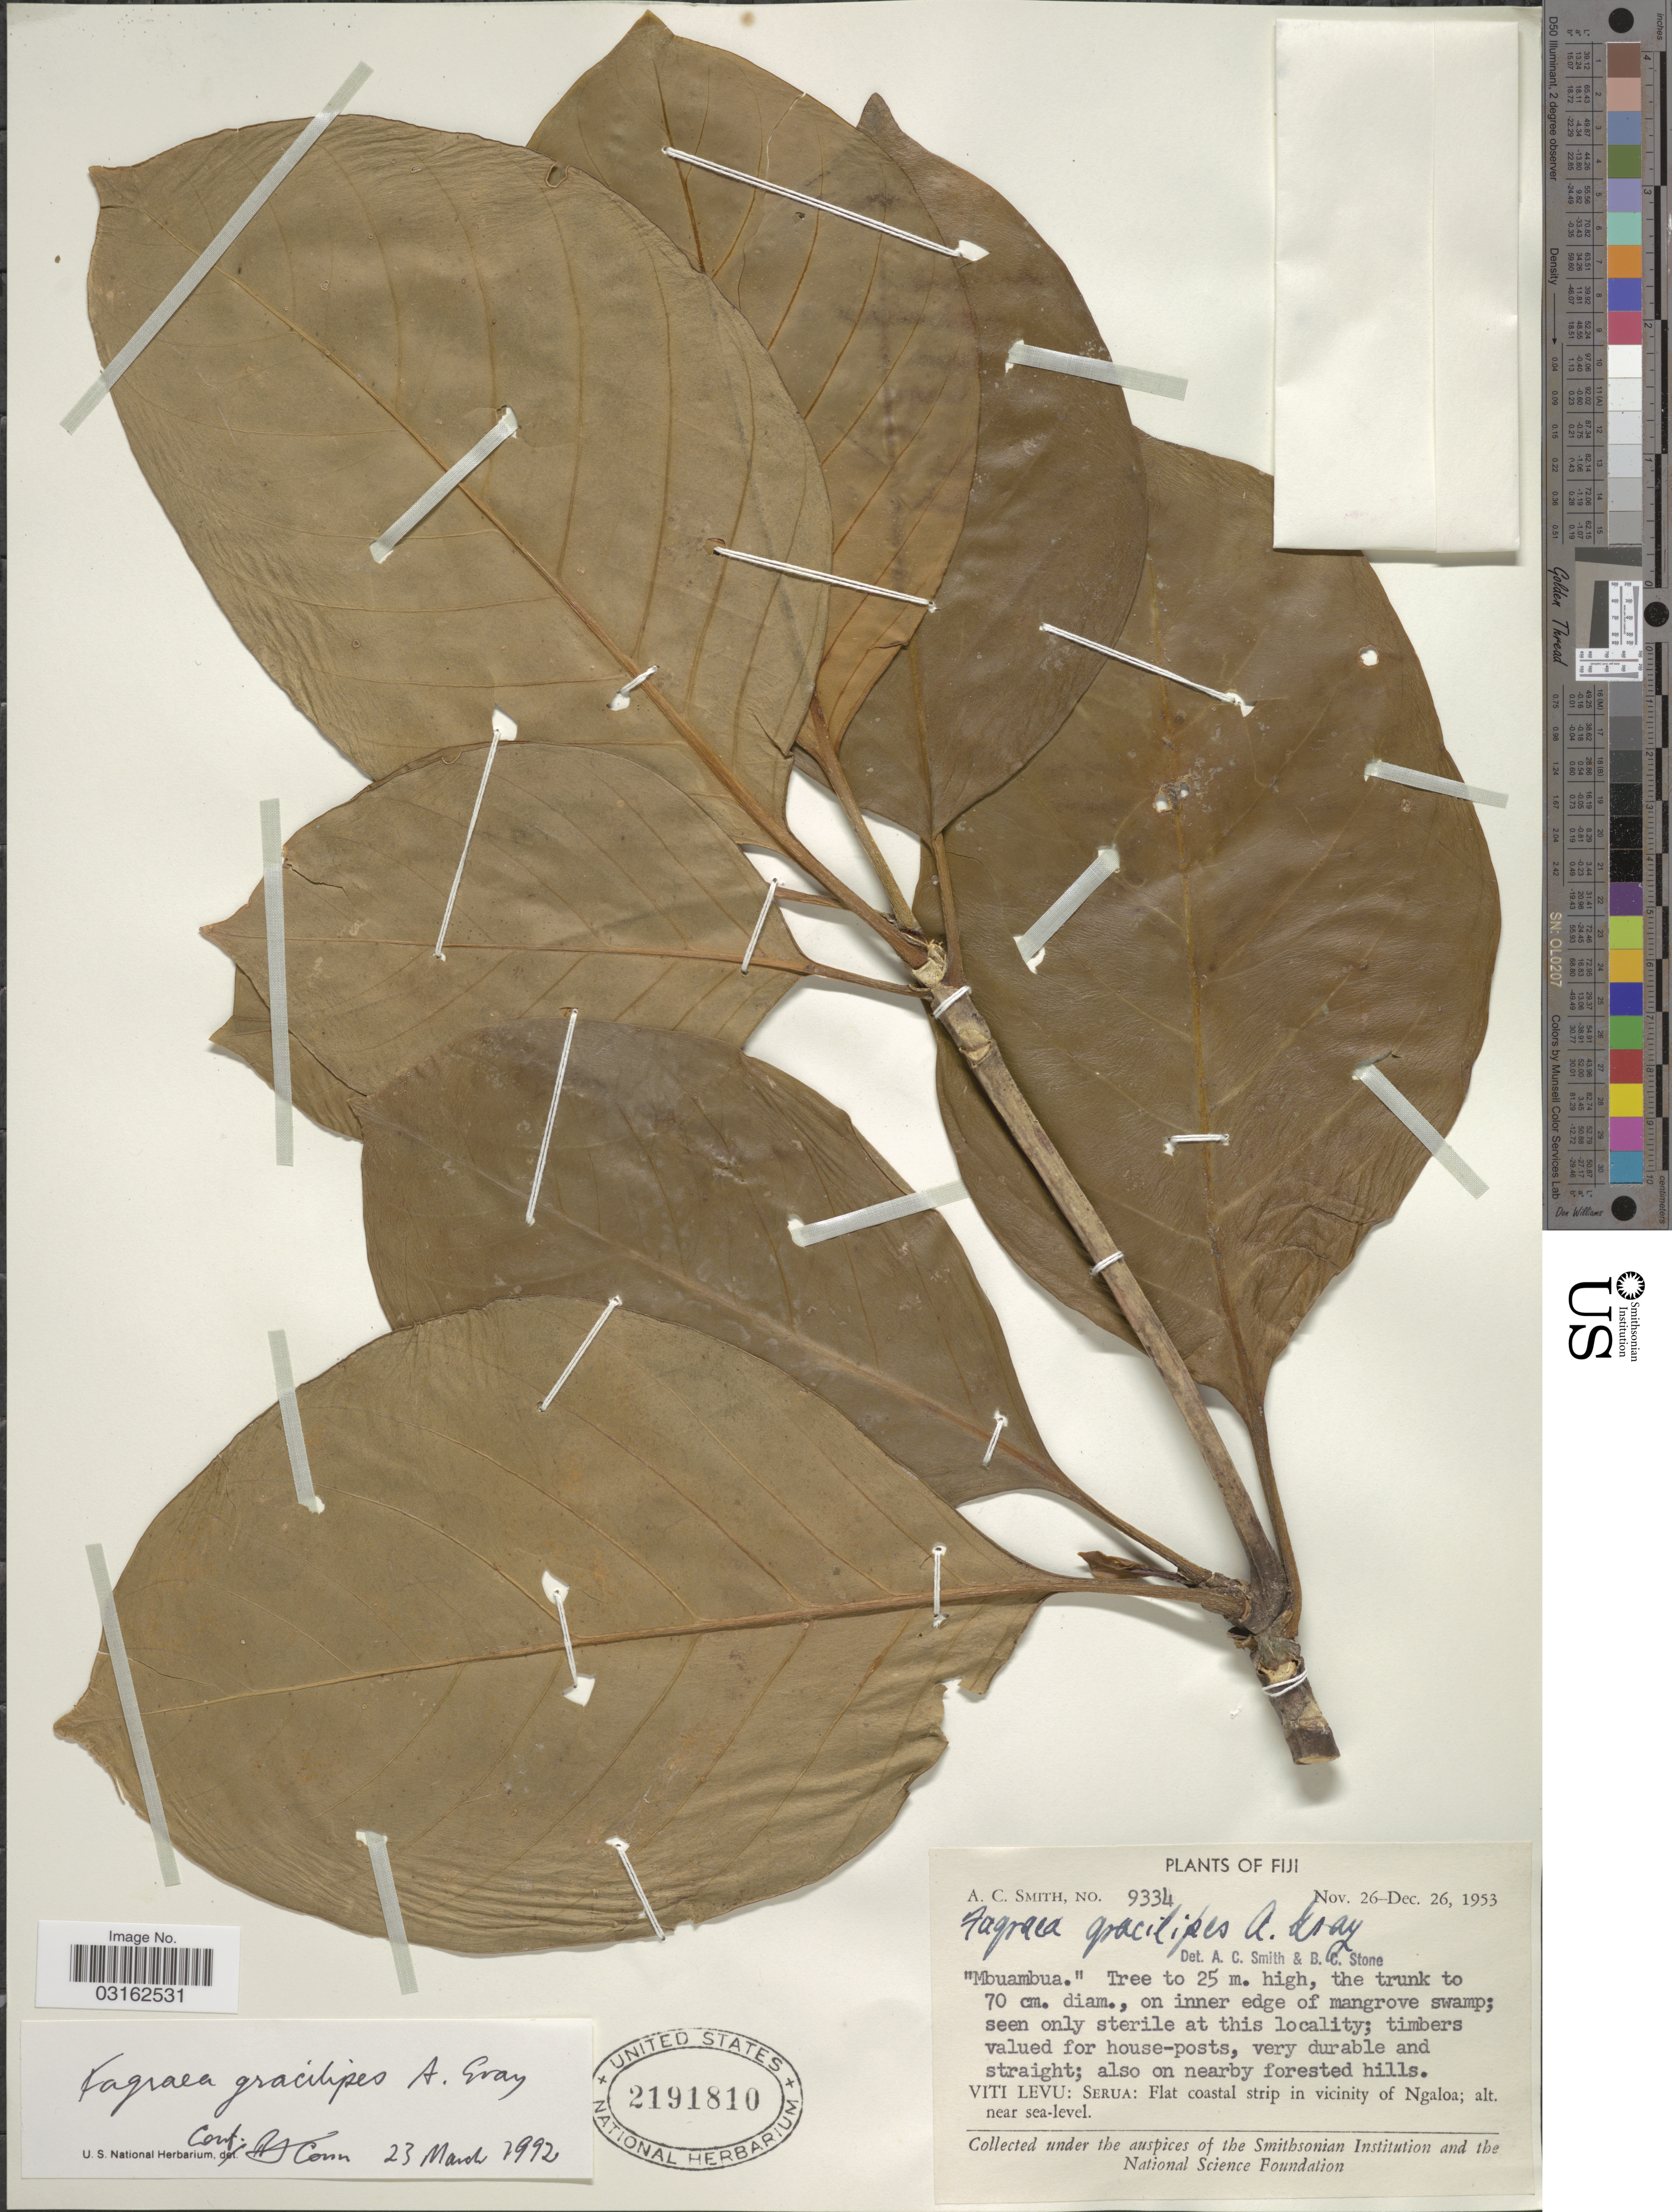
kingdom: Plantae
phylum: Tracheophyta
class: Magnoliopsida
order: Gentianales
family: Gentianaceae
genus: Fagraea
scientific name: Fagraea gracilipes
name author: A. Gray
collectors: A. C. Smith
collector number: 9334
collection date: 1953-11-26/1953-12-26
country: Fiji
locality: Viti Levu: Serua: Flat coastal strip in vicinity of Ngaloa.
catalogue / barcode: US 2191810